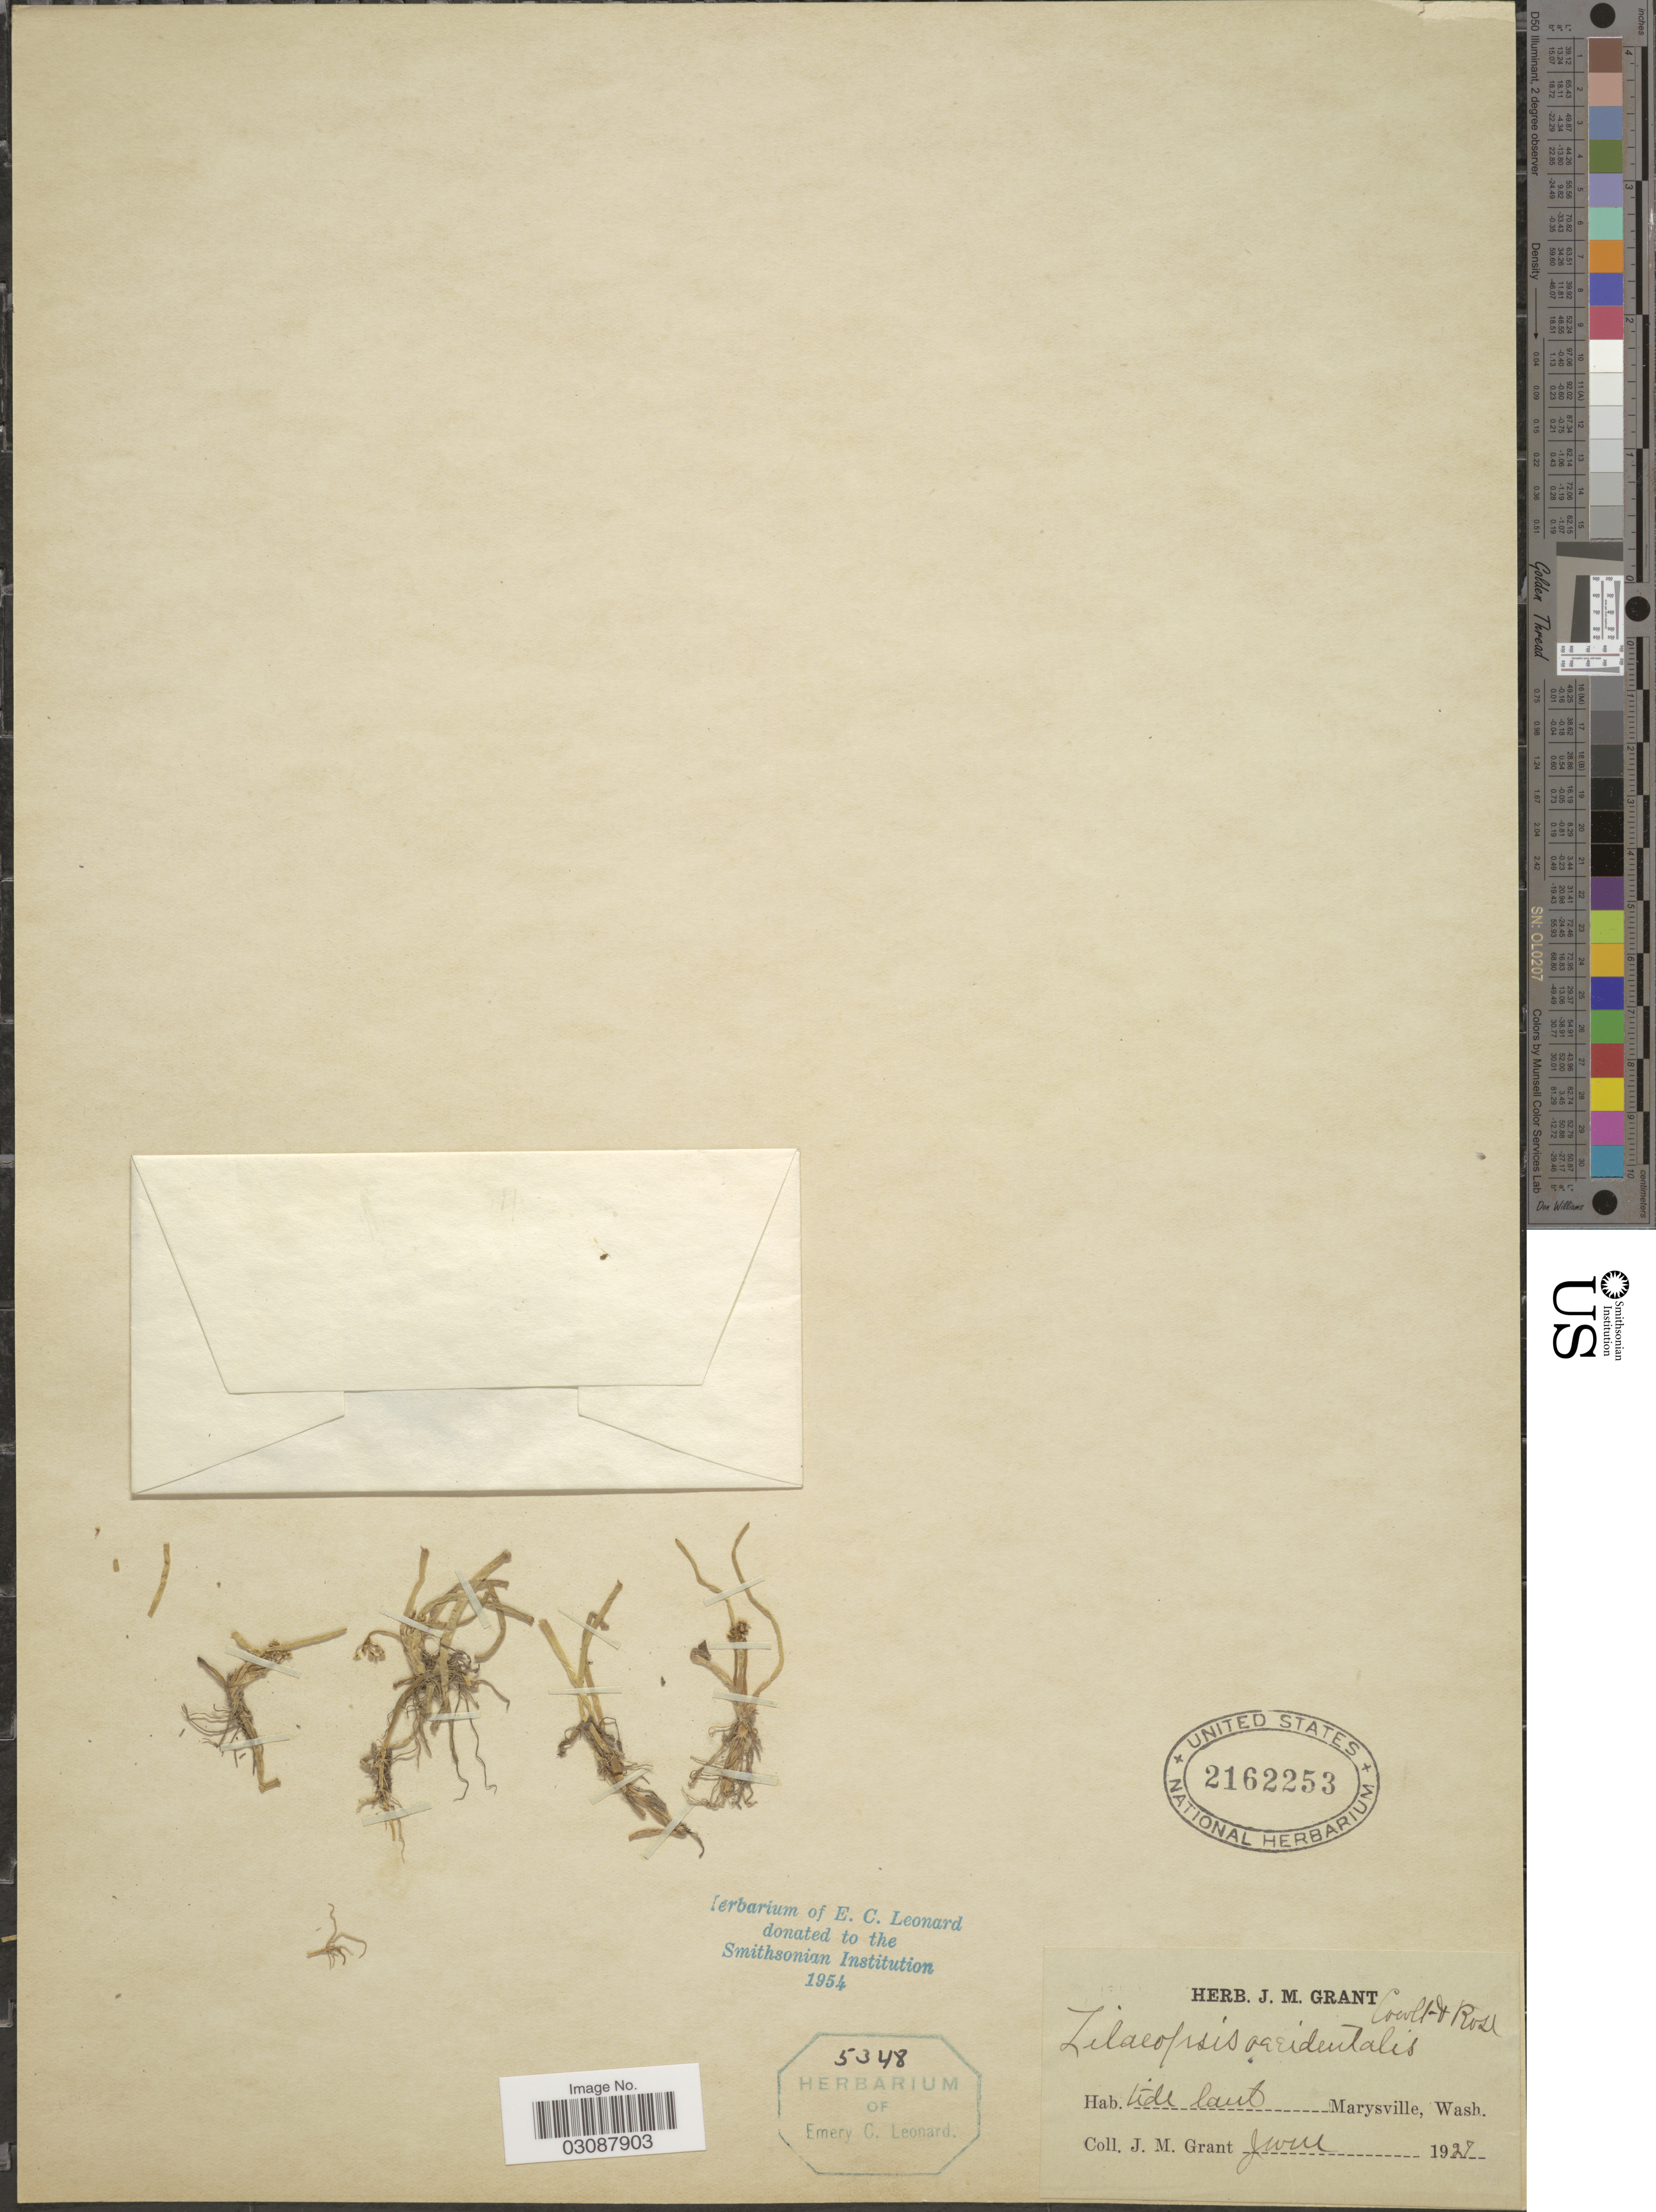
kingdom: Plantae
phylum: Tracheophyta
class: Magnoliopsida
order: Apiales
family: Apiaceae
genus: Lilaeopsis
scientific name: Lilaeopsis occidentalis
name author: J.M. Coult. & Rose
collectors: J. M. Grant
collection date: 1927-06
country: United States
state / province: Washington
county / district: Snohomish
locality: Marysville.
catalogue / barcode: US 2162253